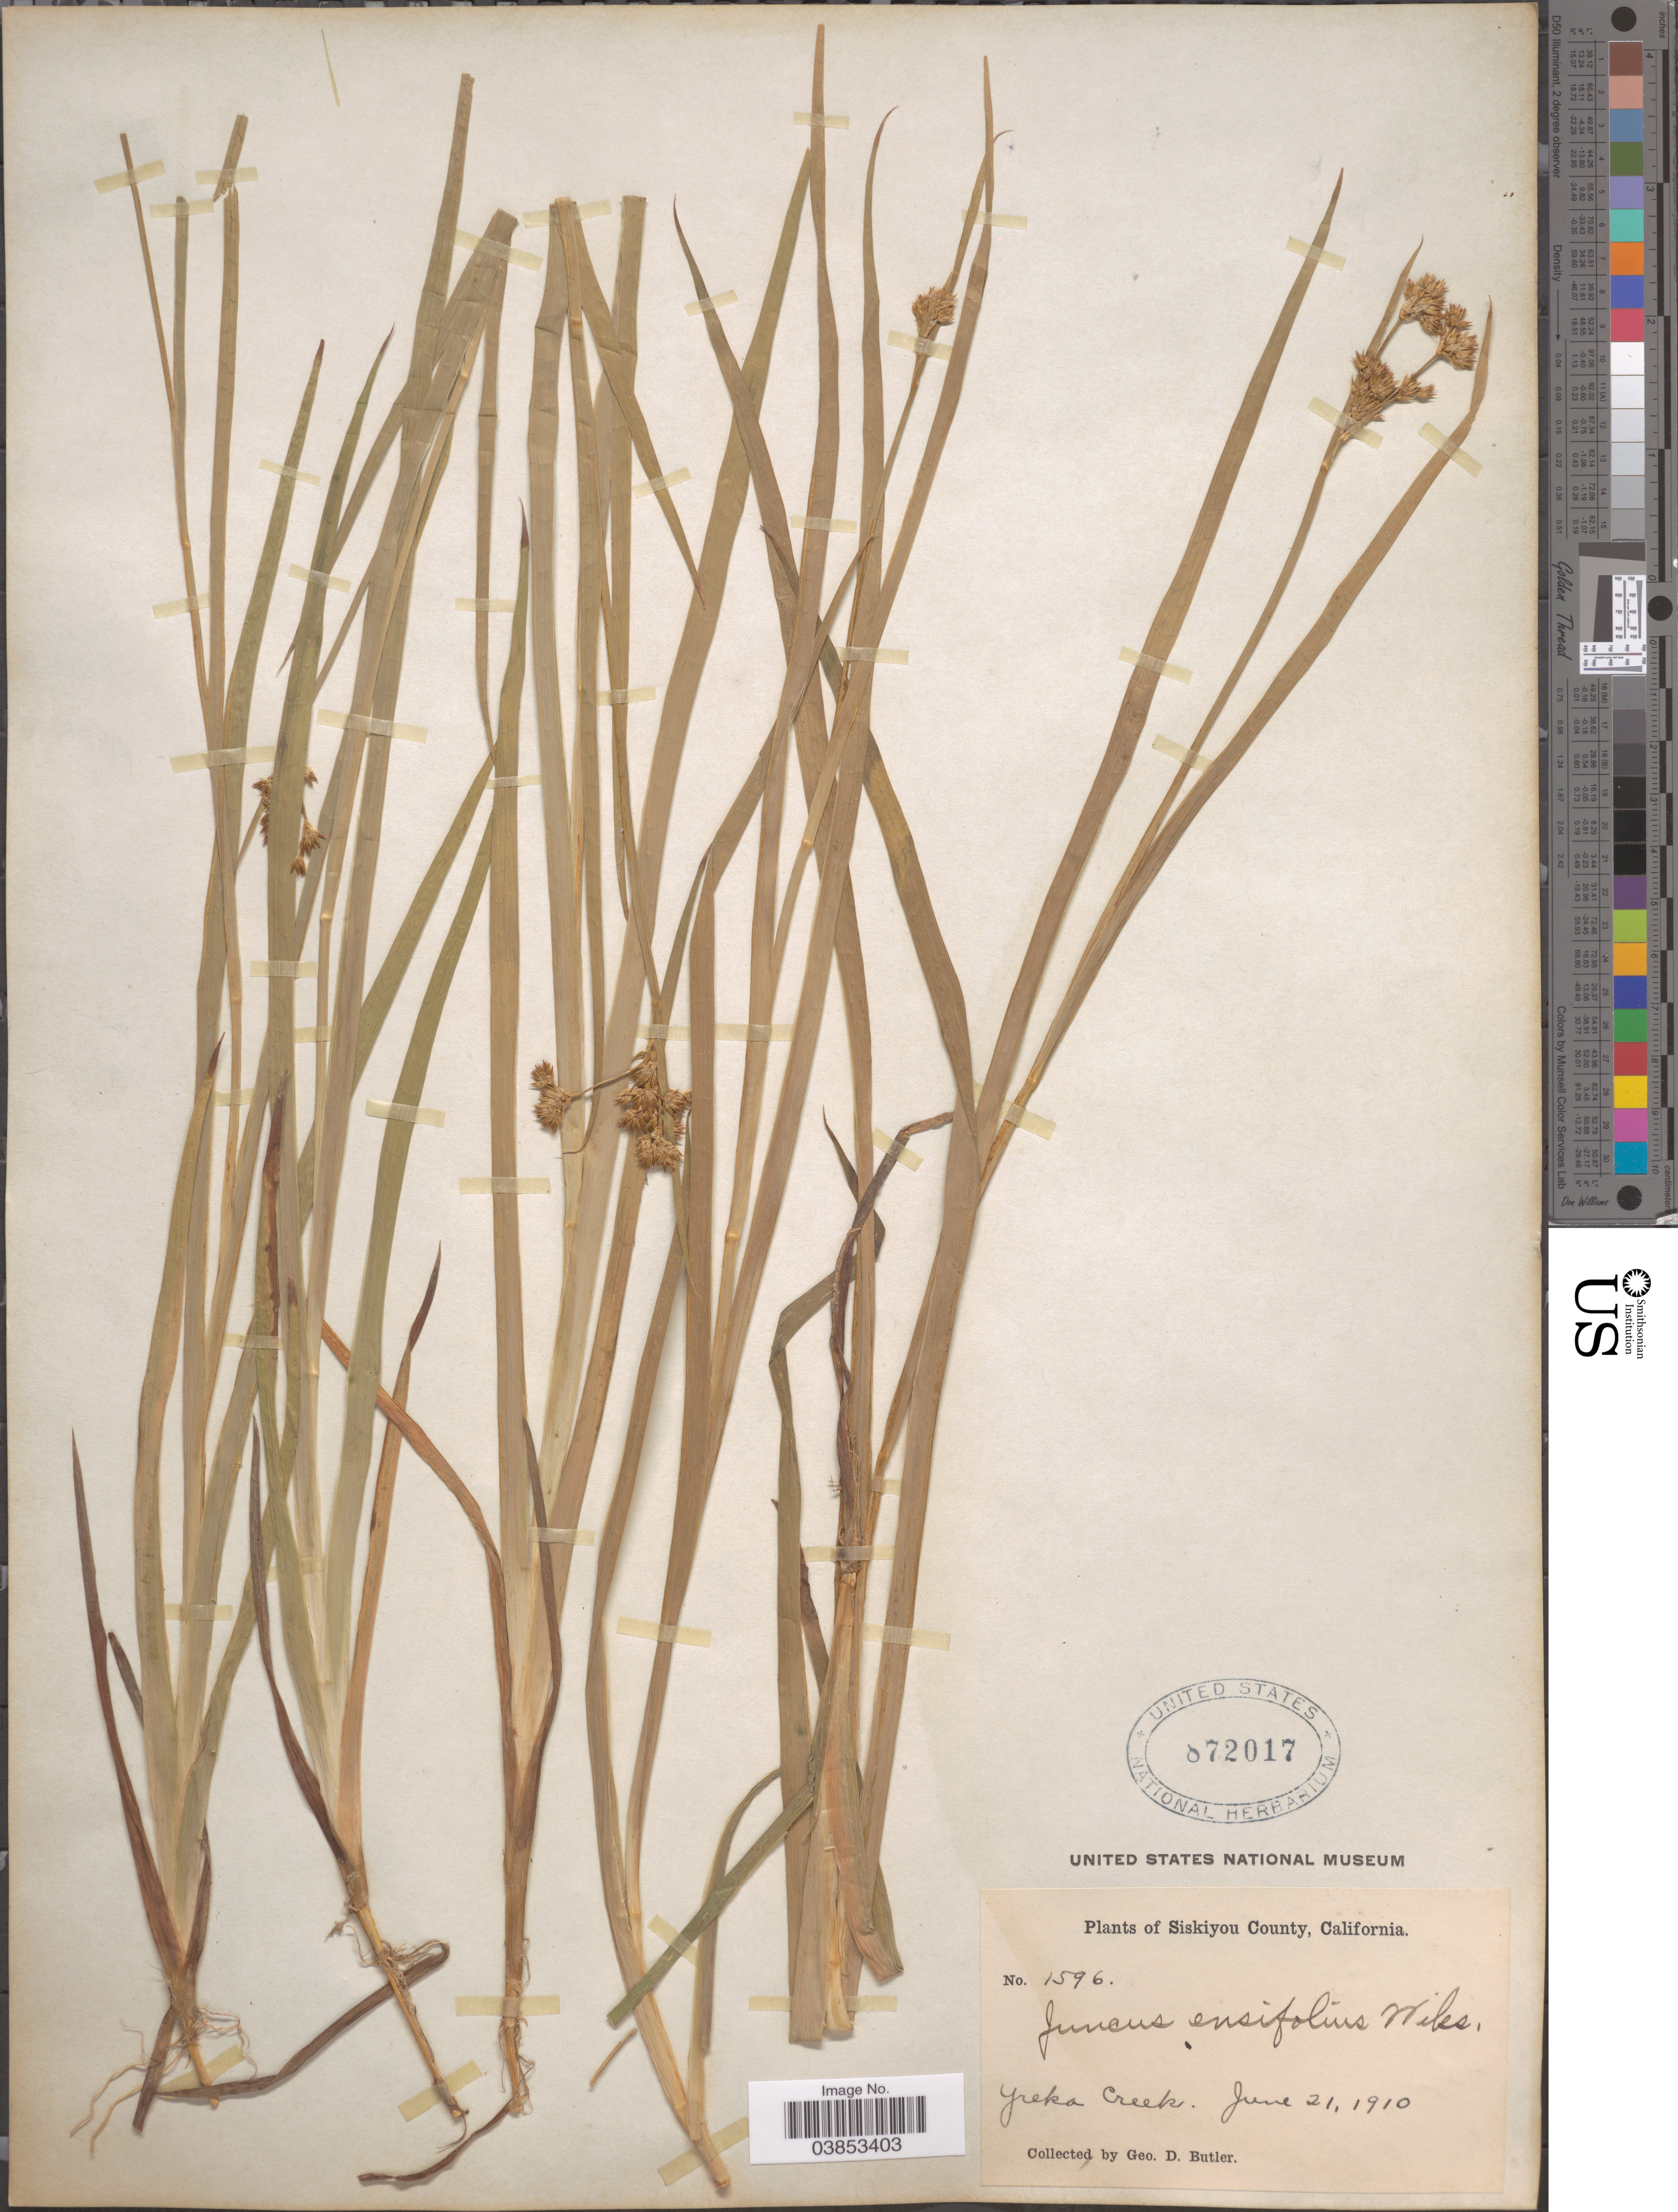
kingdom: Plantae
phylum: Tracheophyta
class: Liliopsida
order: Poales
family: Juncaceae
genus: Juncus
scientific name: Juncus ensifolius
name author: Wikstr.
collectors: G. D. Butler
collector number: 1596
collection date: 1910-06-21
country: United States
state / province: California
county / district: Siskiyou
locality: Siskiyou County. Yreka Creek.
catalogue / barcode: US 872017